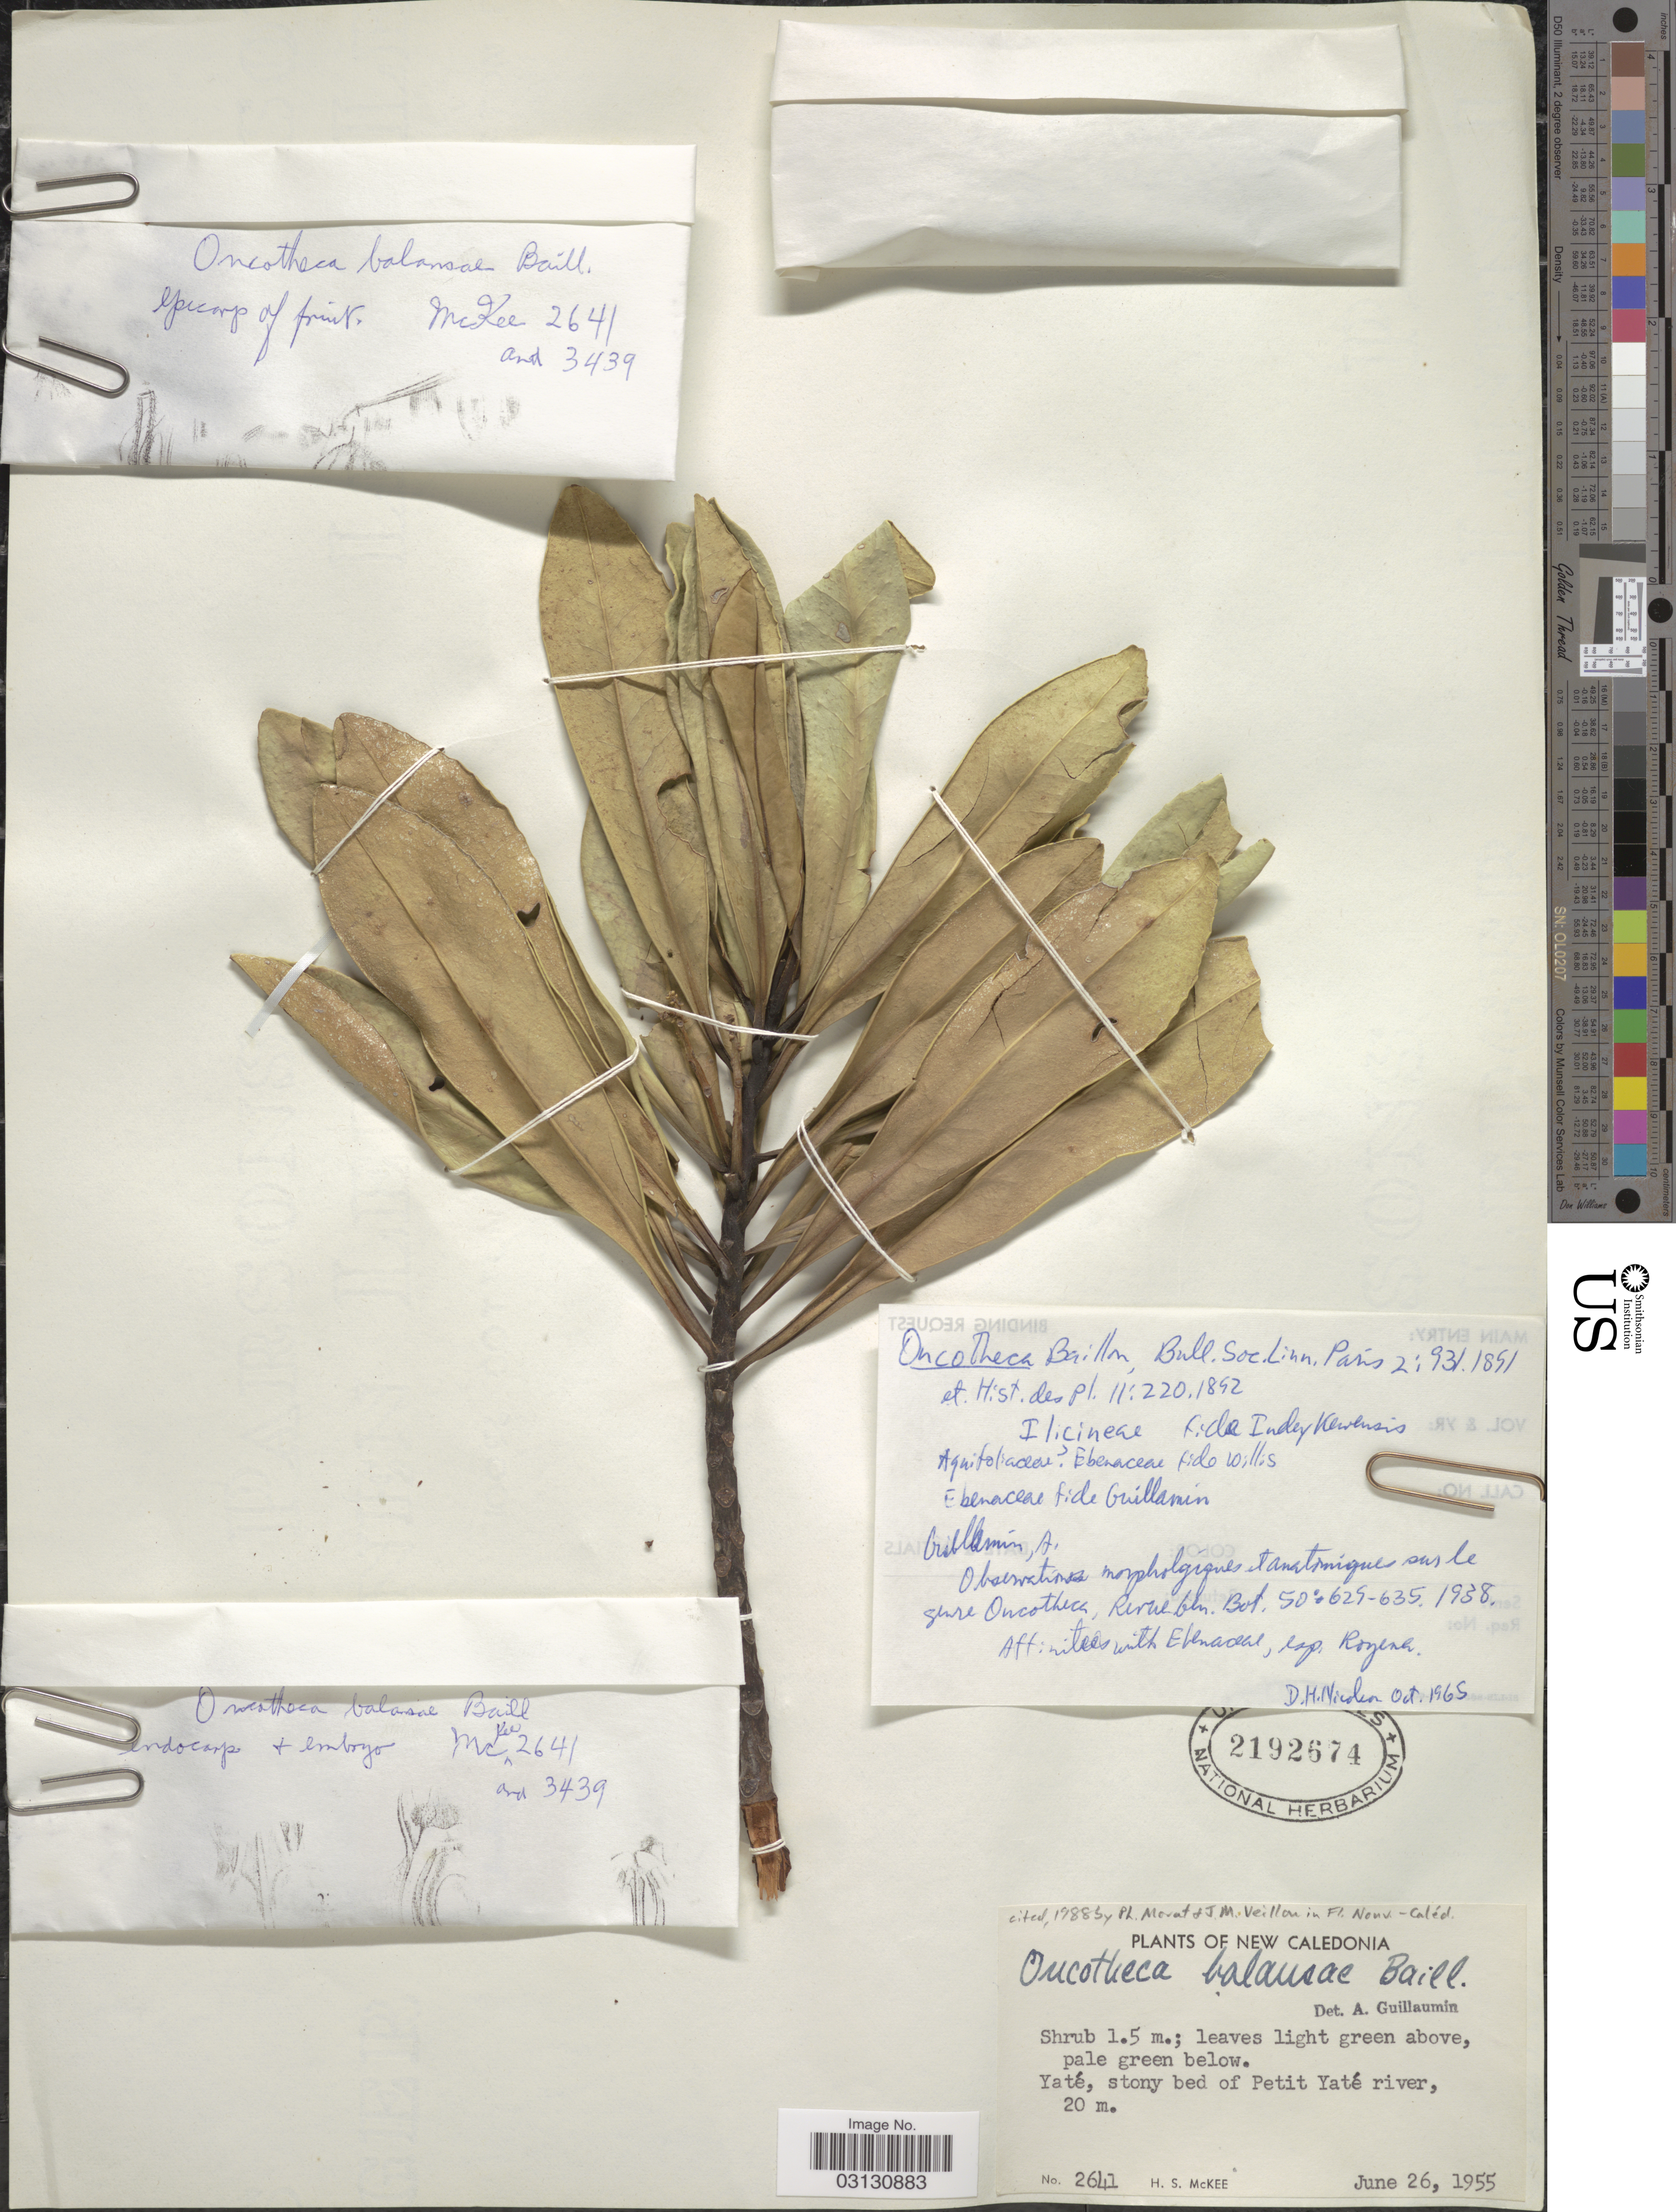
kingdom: Plantae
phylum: Tracheophyta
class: Magnoliopsida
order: Icacinales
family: Oncothecaceae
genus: Oncotheca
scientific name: Oncotheca balansae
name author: Baill.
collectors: H. S. McKee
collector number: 2641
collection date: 1955-06-26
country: New Caledonia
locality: Yaté, stony bed of Petit Yaté river.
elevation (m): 20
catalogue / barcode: US 2192674